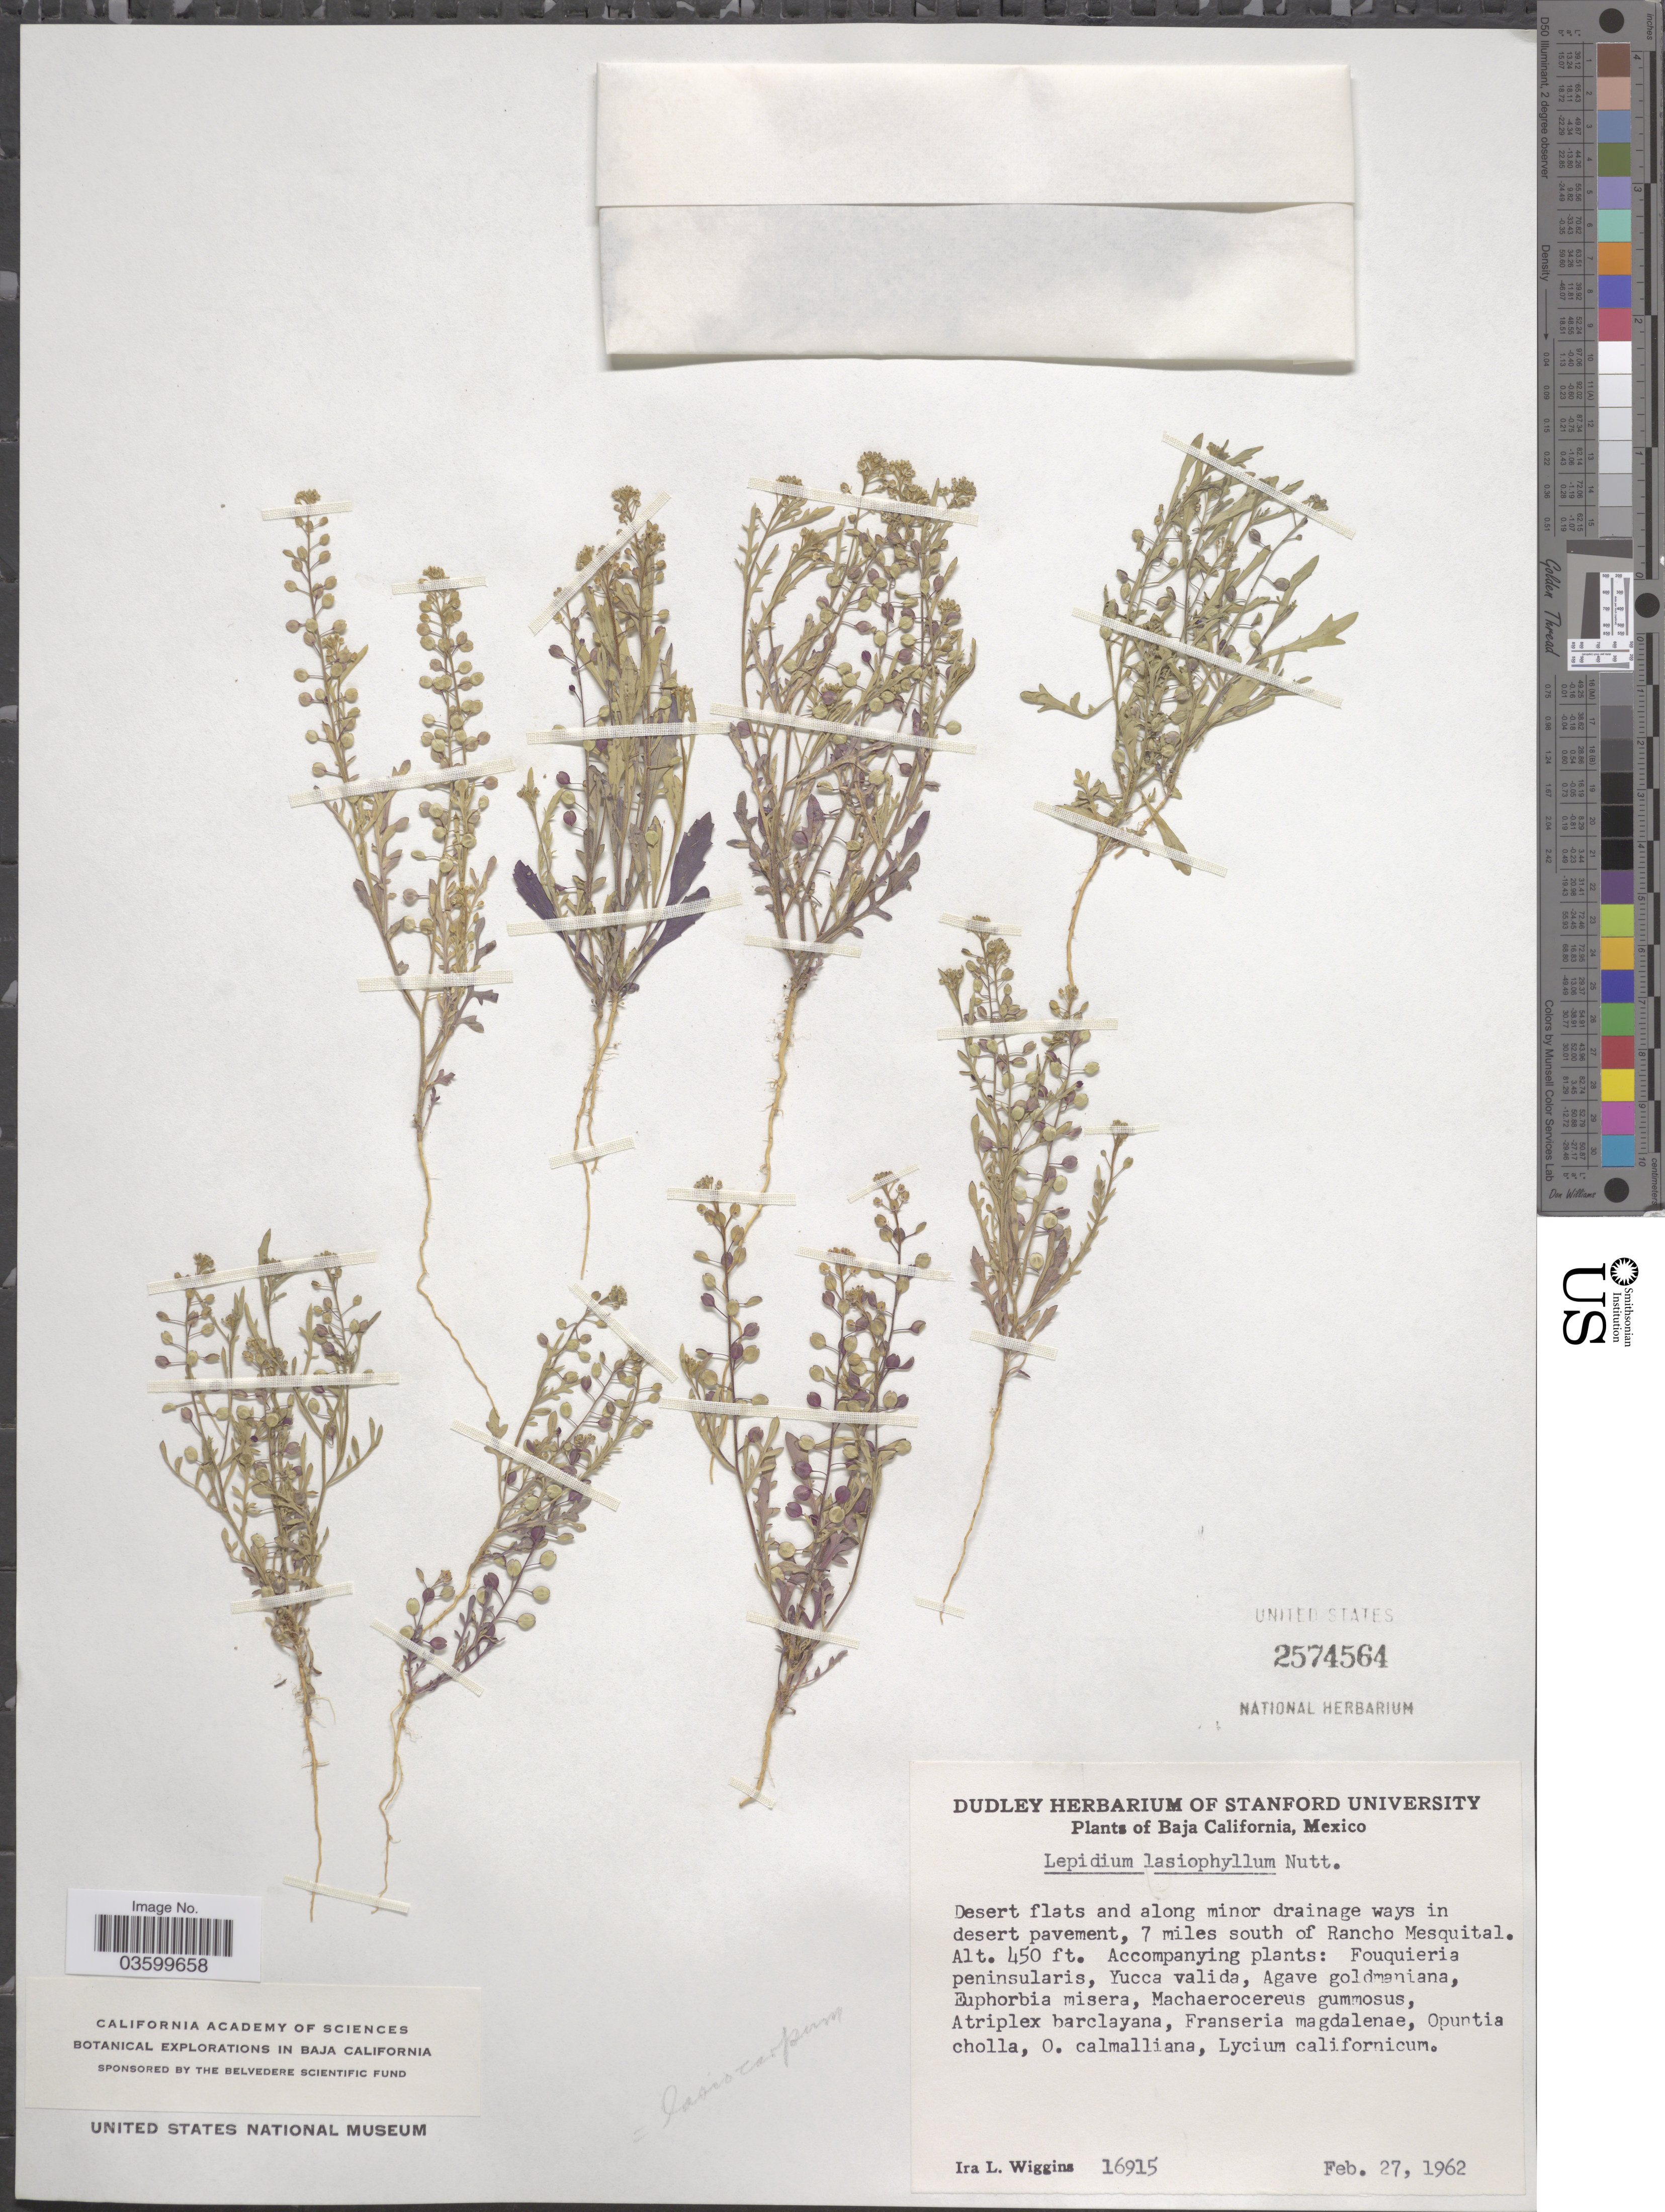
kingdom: Plantae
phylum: Tracheophyta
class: Magnoliopsida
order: Brassicales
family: Brassicaceae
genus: Lepidium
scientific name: Lepidium lasiocarpum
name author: Nutt.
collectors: I. L. Wiggins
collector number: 16915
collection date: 1962-02-27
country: Mexico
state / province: Baja California Norte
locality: Desert flats and along minor drainage ways in desert pavement, 7 miles south of Rancho Mesquital.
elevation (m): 137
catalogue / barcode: US 2574564